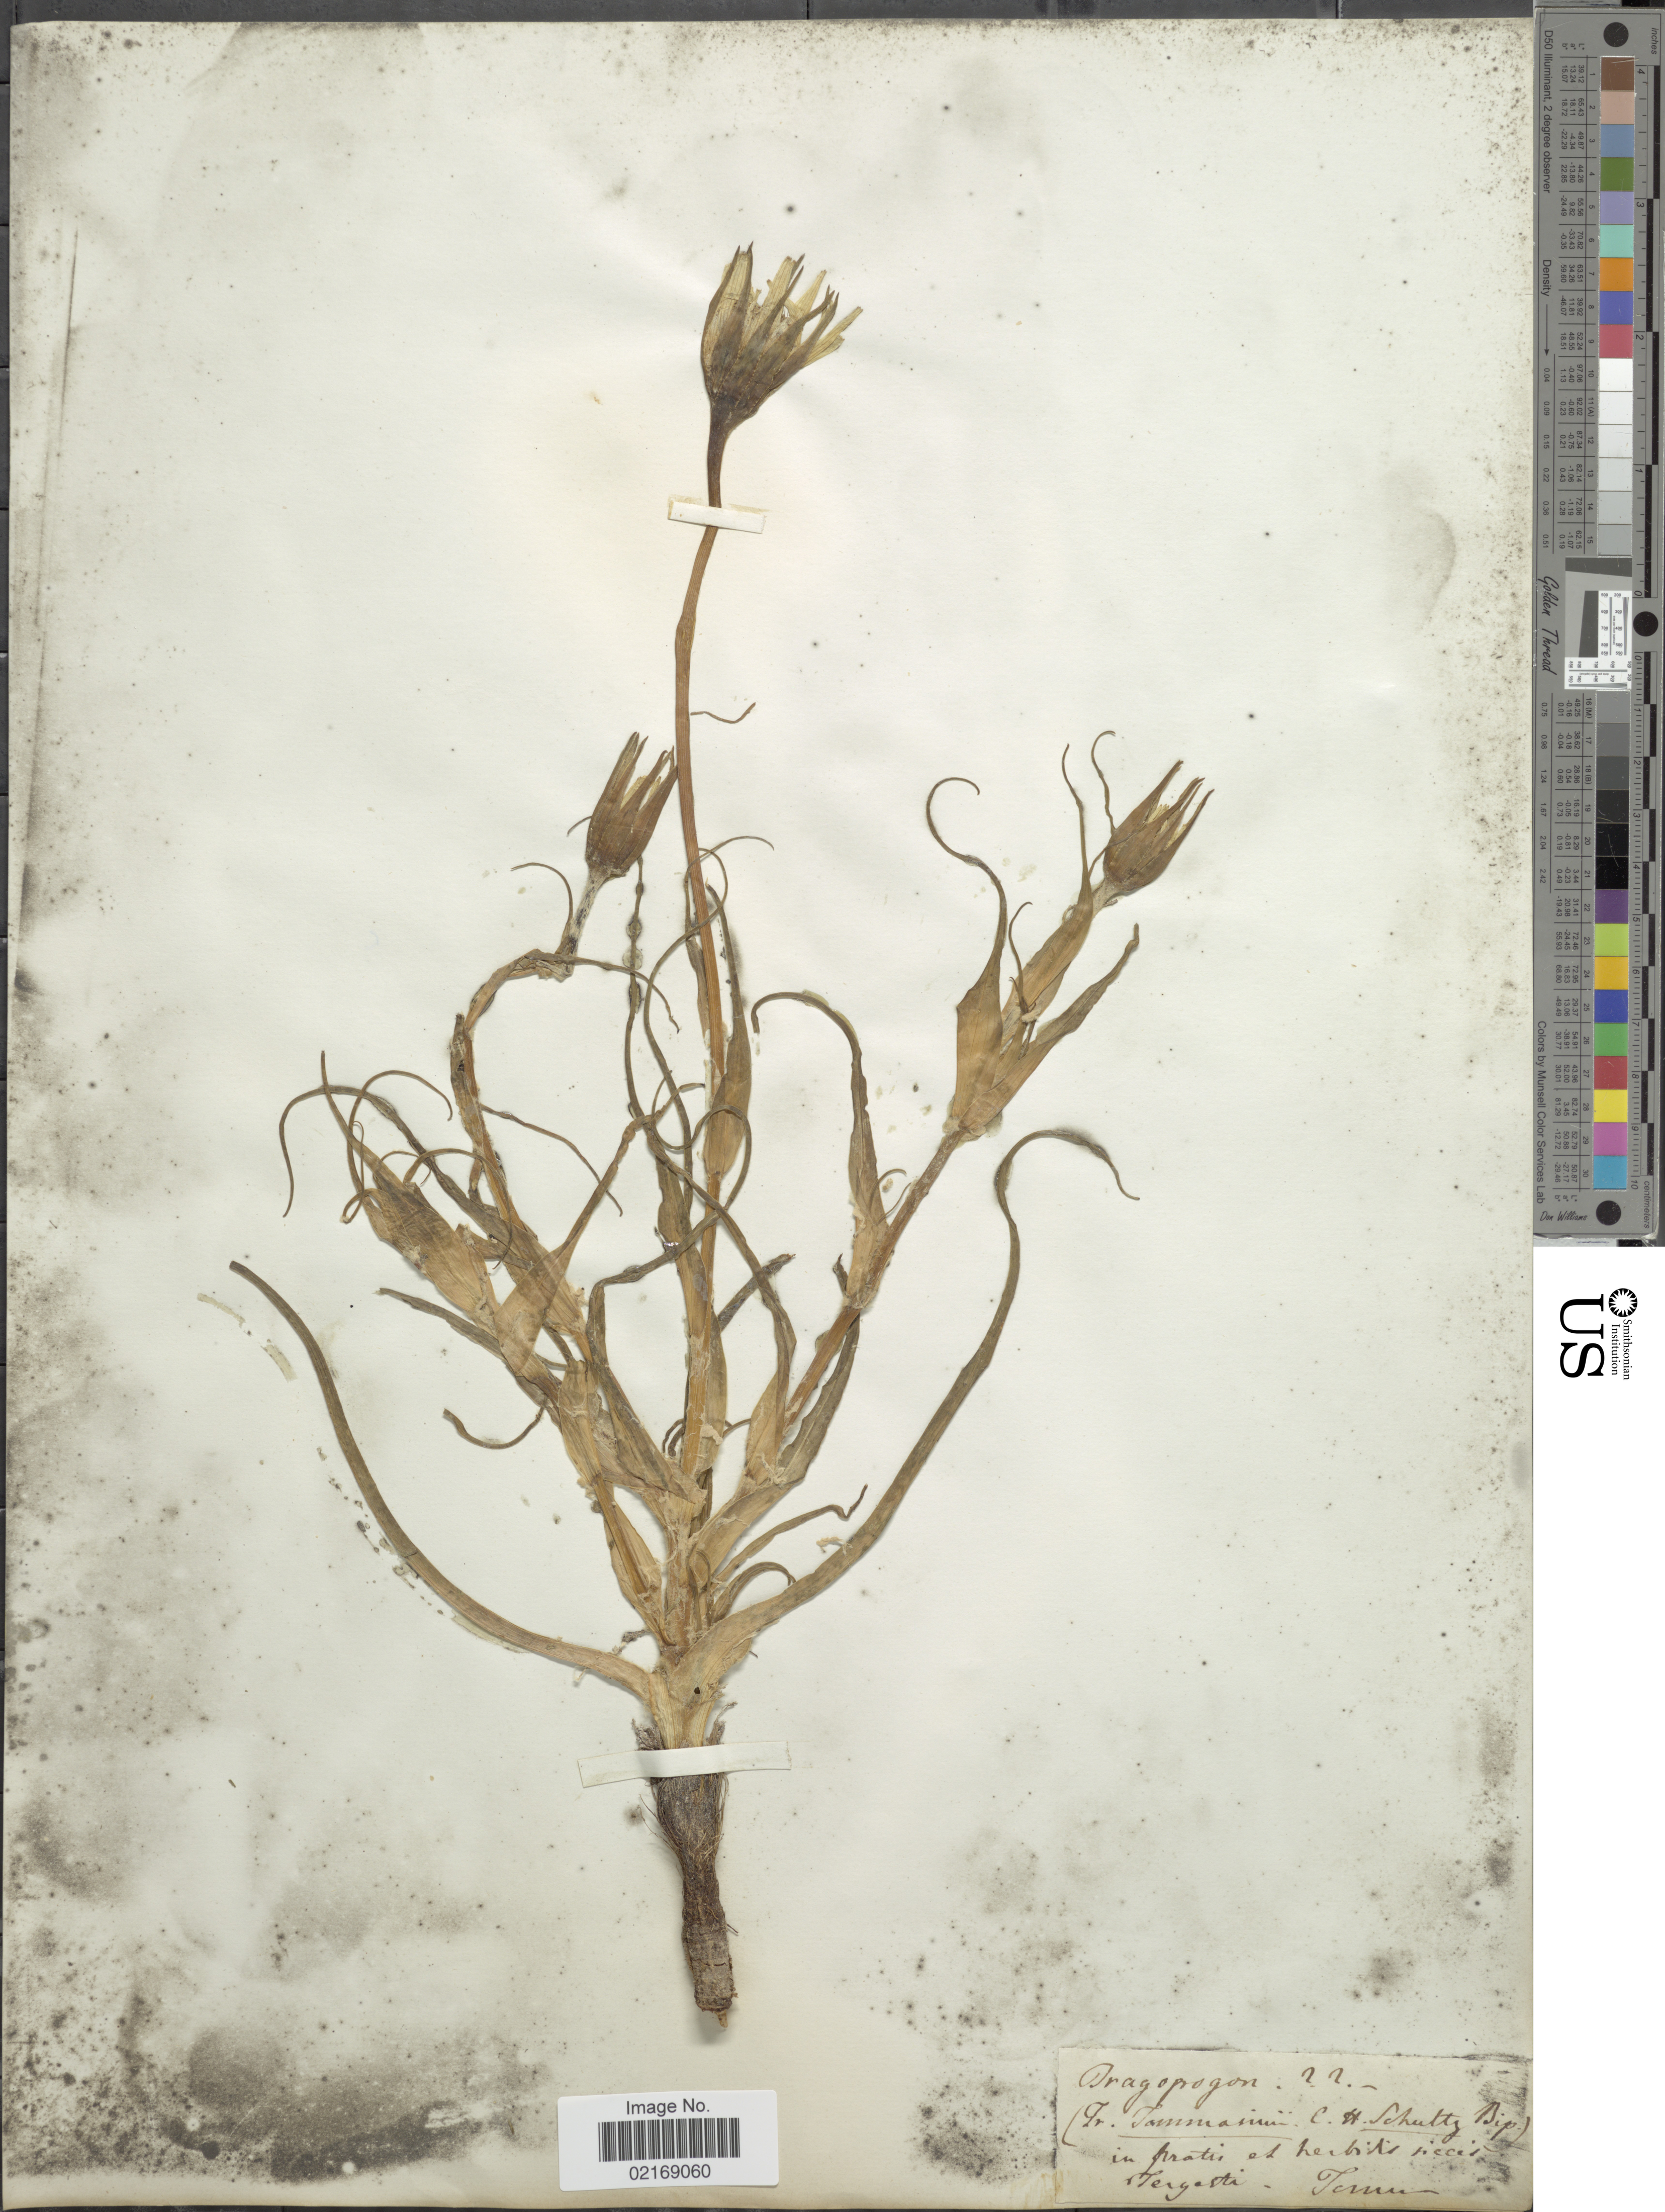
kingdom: Plantae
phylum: Tracheophyta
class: Magnoliopsida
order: Asterales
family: Asteraceae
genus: Tragopogon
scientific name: Tragopogon sp.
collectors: Temu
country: Italy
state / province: Friuli-Venezia Giulia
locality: Mergasti [interpreted]